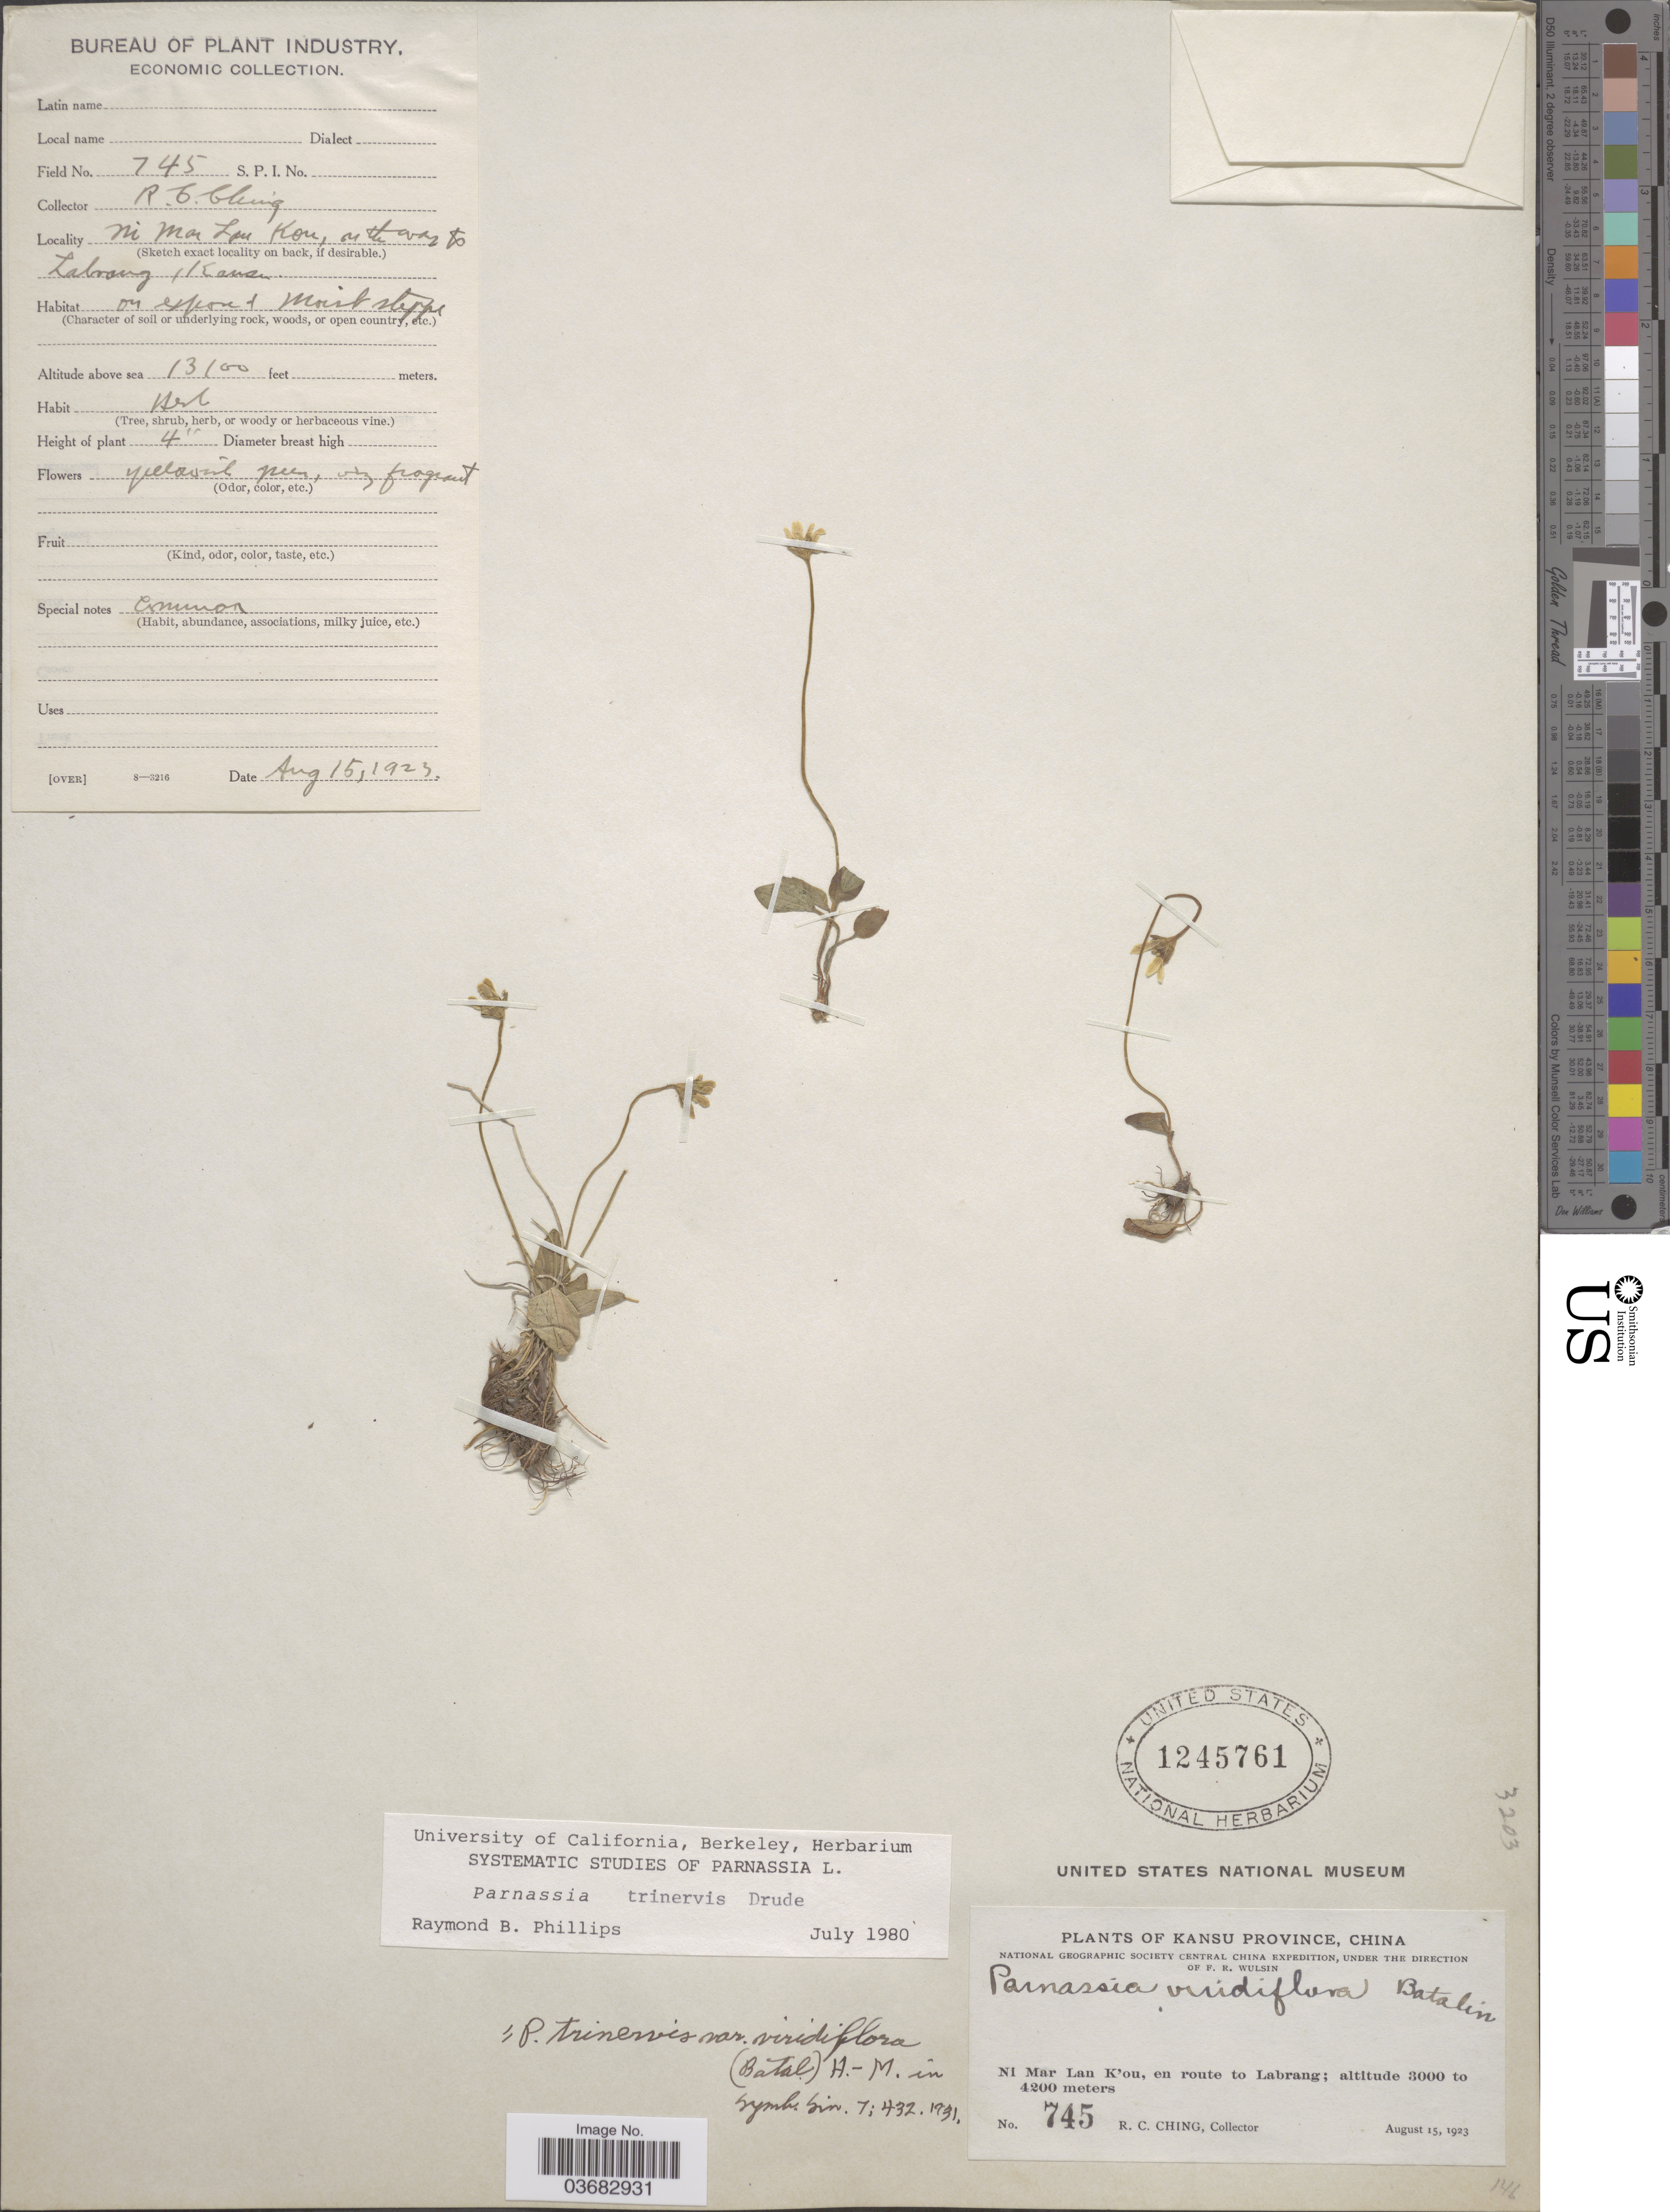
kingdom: Plantae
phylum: Tracheophyta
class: Magnoliopsida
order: Celastrales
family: Parnassiaceae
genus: Parnassia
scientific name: Parnassia trinervis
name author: Drude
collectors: R. C. Ching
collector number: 745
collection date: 1923-08-15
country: China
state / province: Gansu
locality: Kansu Province. National Geographic Society Central China Expedition. Ni Mar lan K'ou, en route de Labrang.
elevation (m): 3993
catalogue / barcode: US 1245761